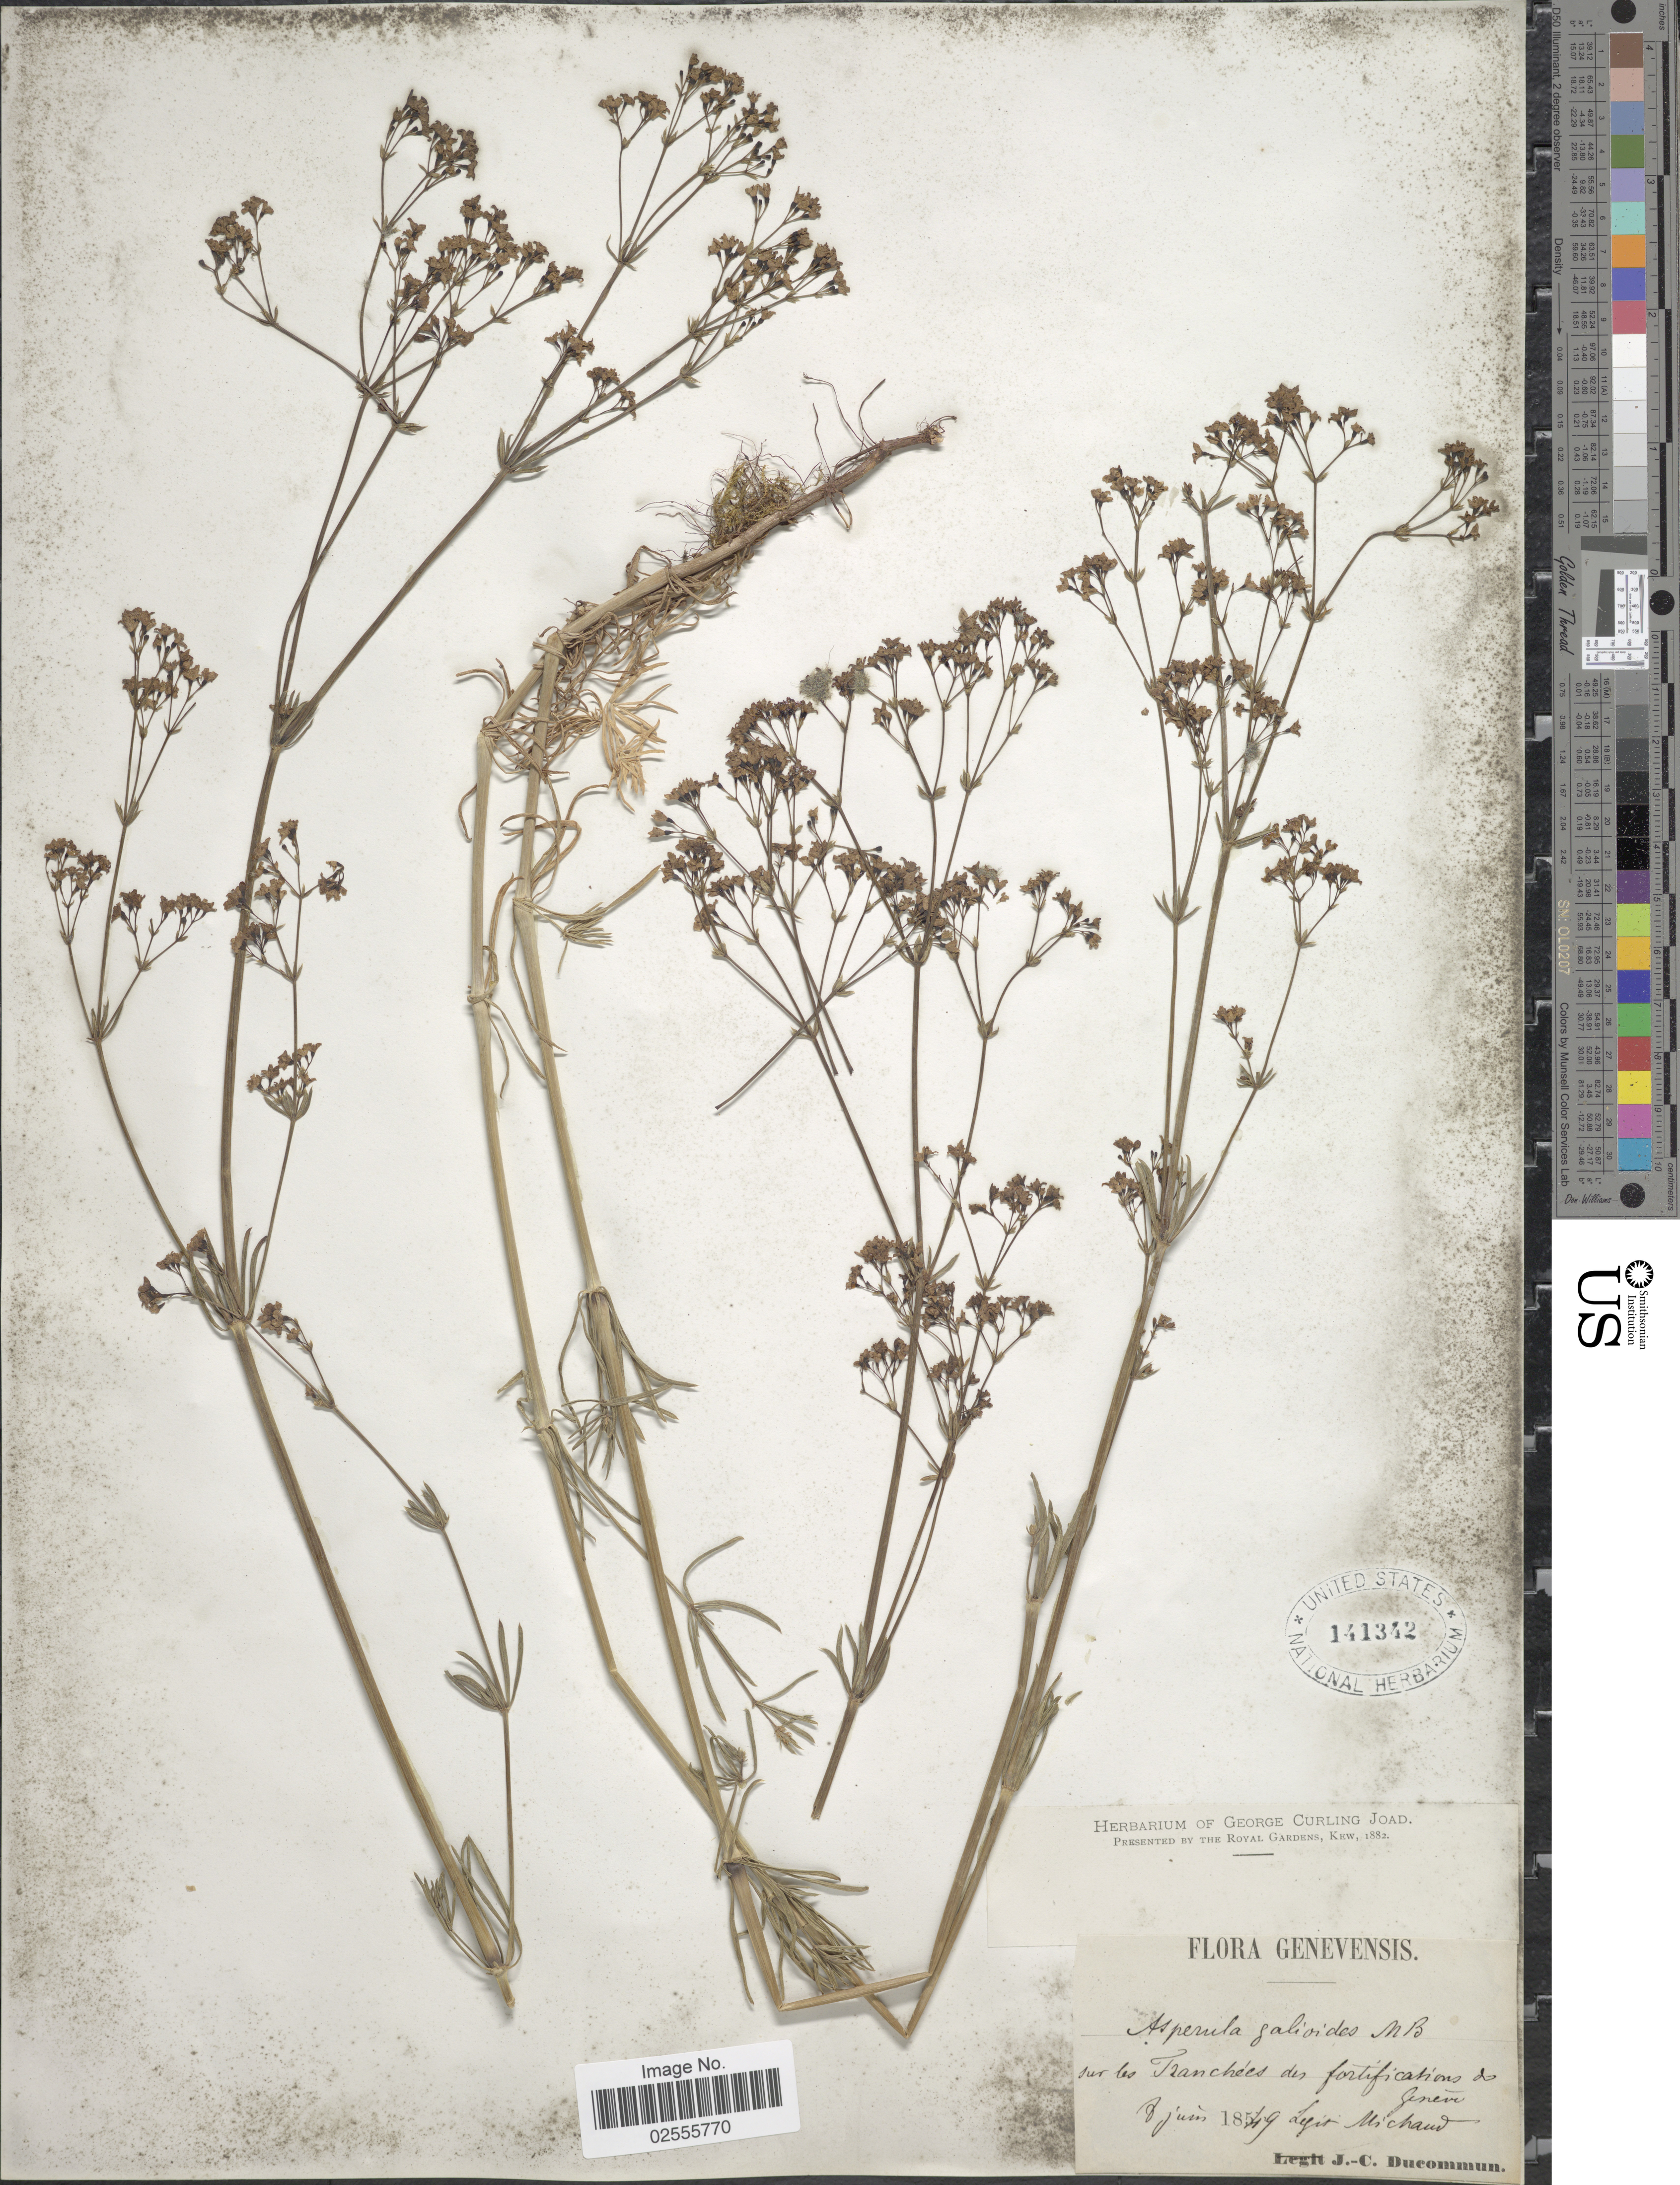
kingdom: Plantae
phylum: Tracheophyta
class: Magnoliopsida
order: Gentianales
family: Rubiaceae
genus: Asperula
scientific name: Asperula galioides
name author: M. Bieb.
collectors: Michaud & J. Ducommun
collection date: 1849-06-08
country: Switzerland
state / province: Genève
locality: Genevensis, sur les Tranchees des fortifications do Geneva.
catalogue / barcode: US 141342